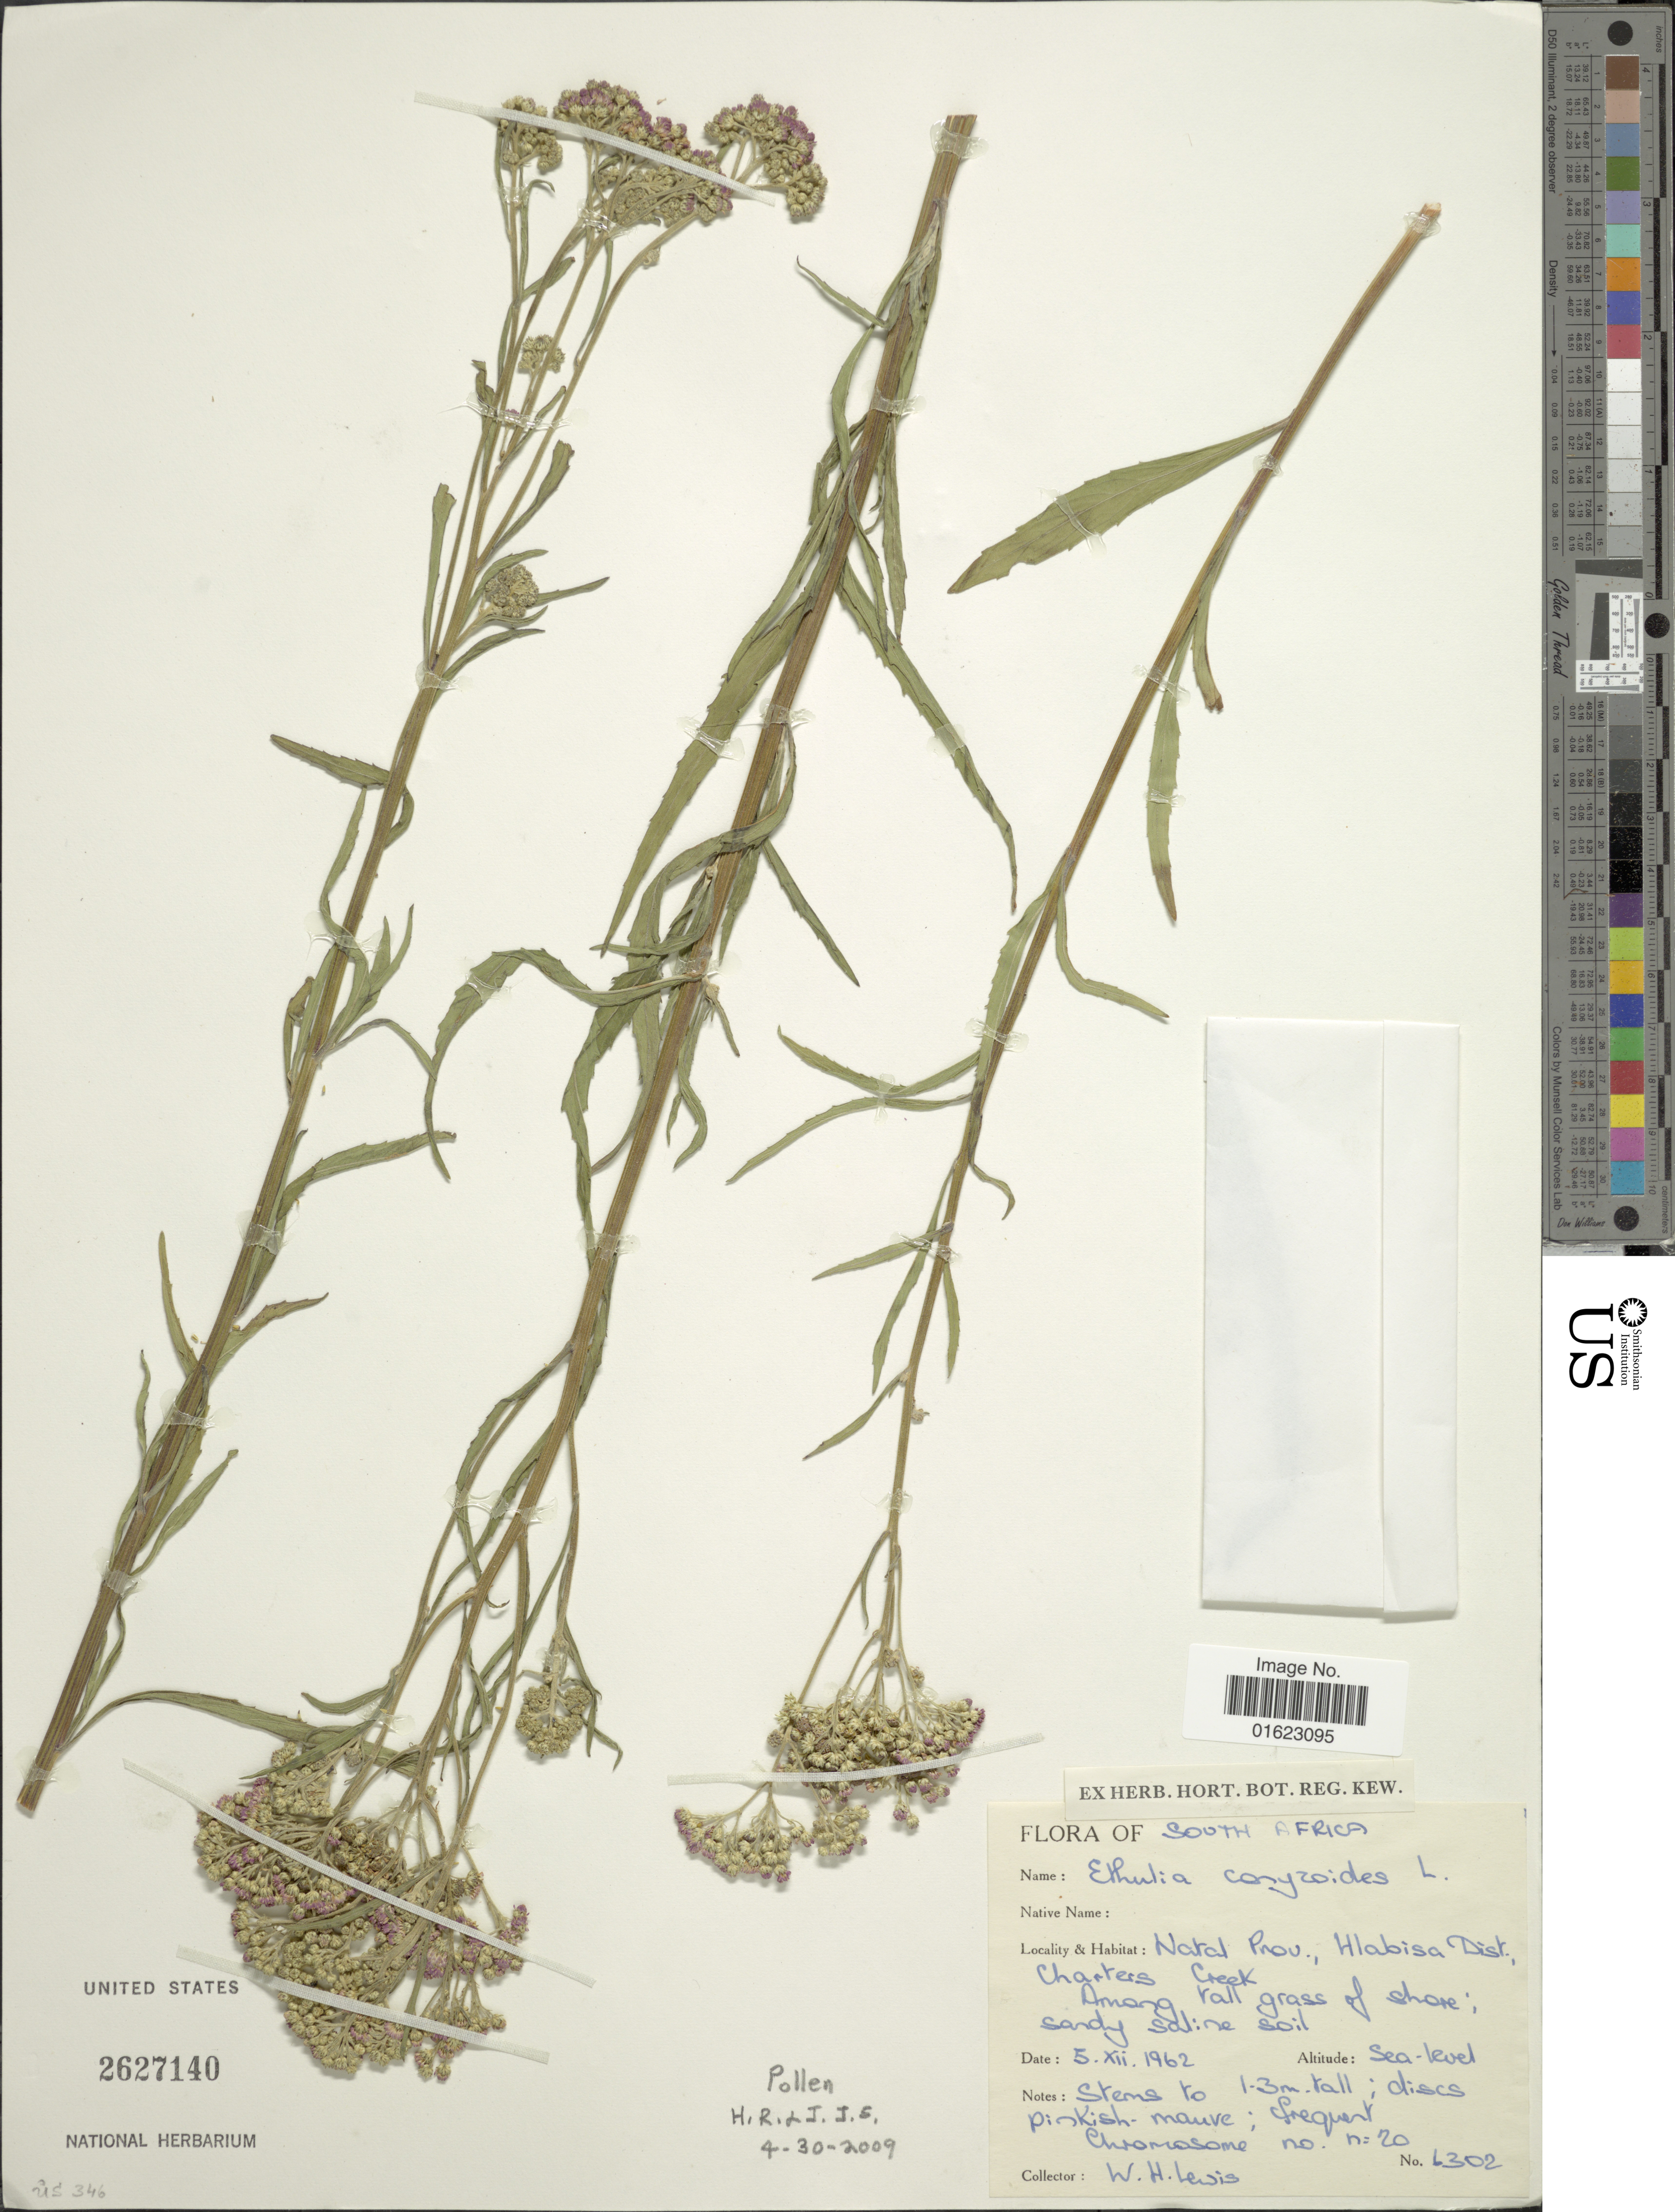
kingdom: Plantae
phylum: Tracheophyta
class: Magnoliopsida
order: Asterales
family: Asteraceae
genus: Ethulia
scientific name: Ethulia conyzoides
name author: L. f.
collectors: W. H. Lewis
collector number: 6302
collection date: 1962-12-05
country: South Africa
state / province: KwaZulu-Natal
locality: South Africa. Natal Prov., Hlabisa Dist Charters Creek.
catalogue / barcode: US 2627140